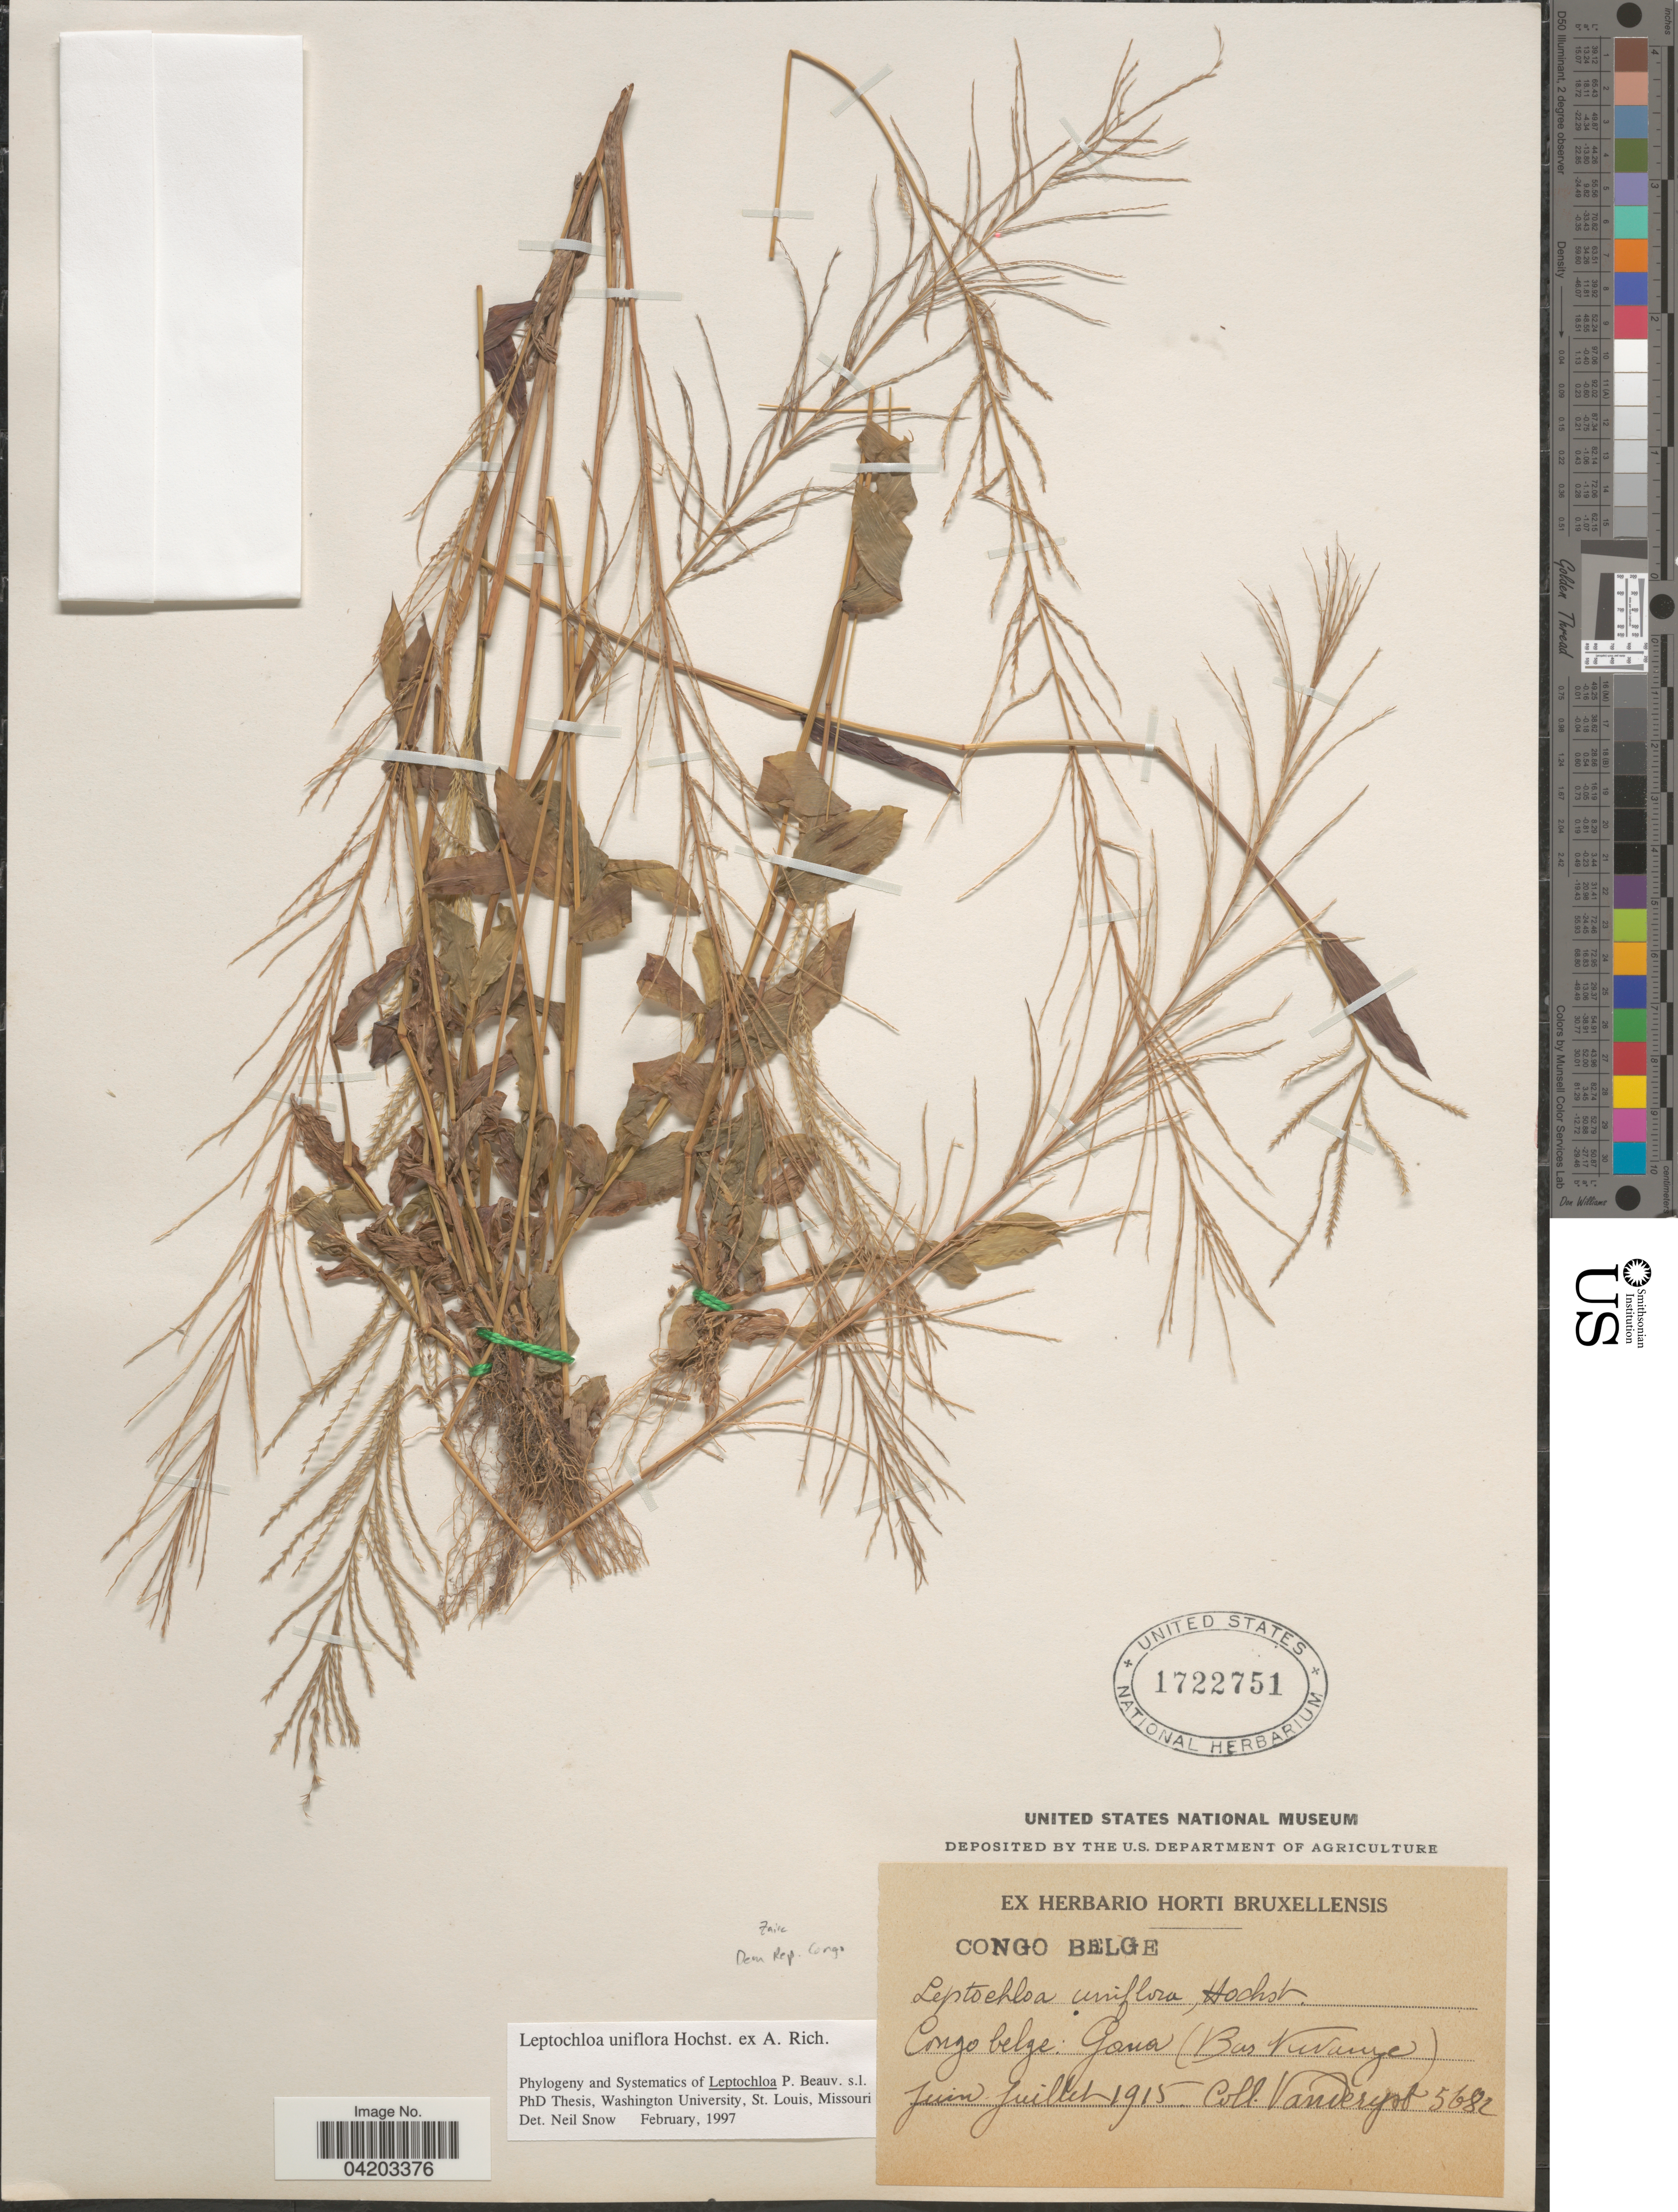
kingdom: Plantae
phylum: Tracheophyta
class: Liliopsida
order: Poales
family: Poaceae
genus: Trigonochloa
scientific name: Trigonochloa uniflora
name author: (Hochst. ex A. Rich.) P.M. Peterson & N. Snow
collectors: Vanderyst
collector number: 5682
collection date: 1915-06/1915-07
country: Congo, Democratic Republic of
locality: Congo Belge: Gana (Bas Kwango).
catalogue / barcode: US 1722751